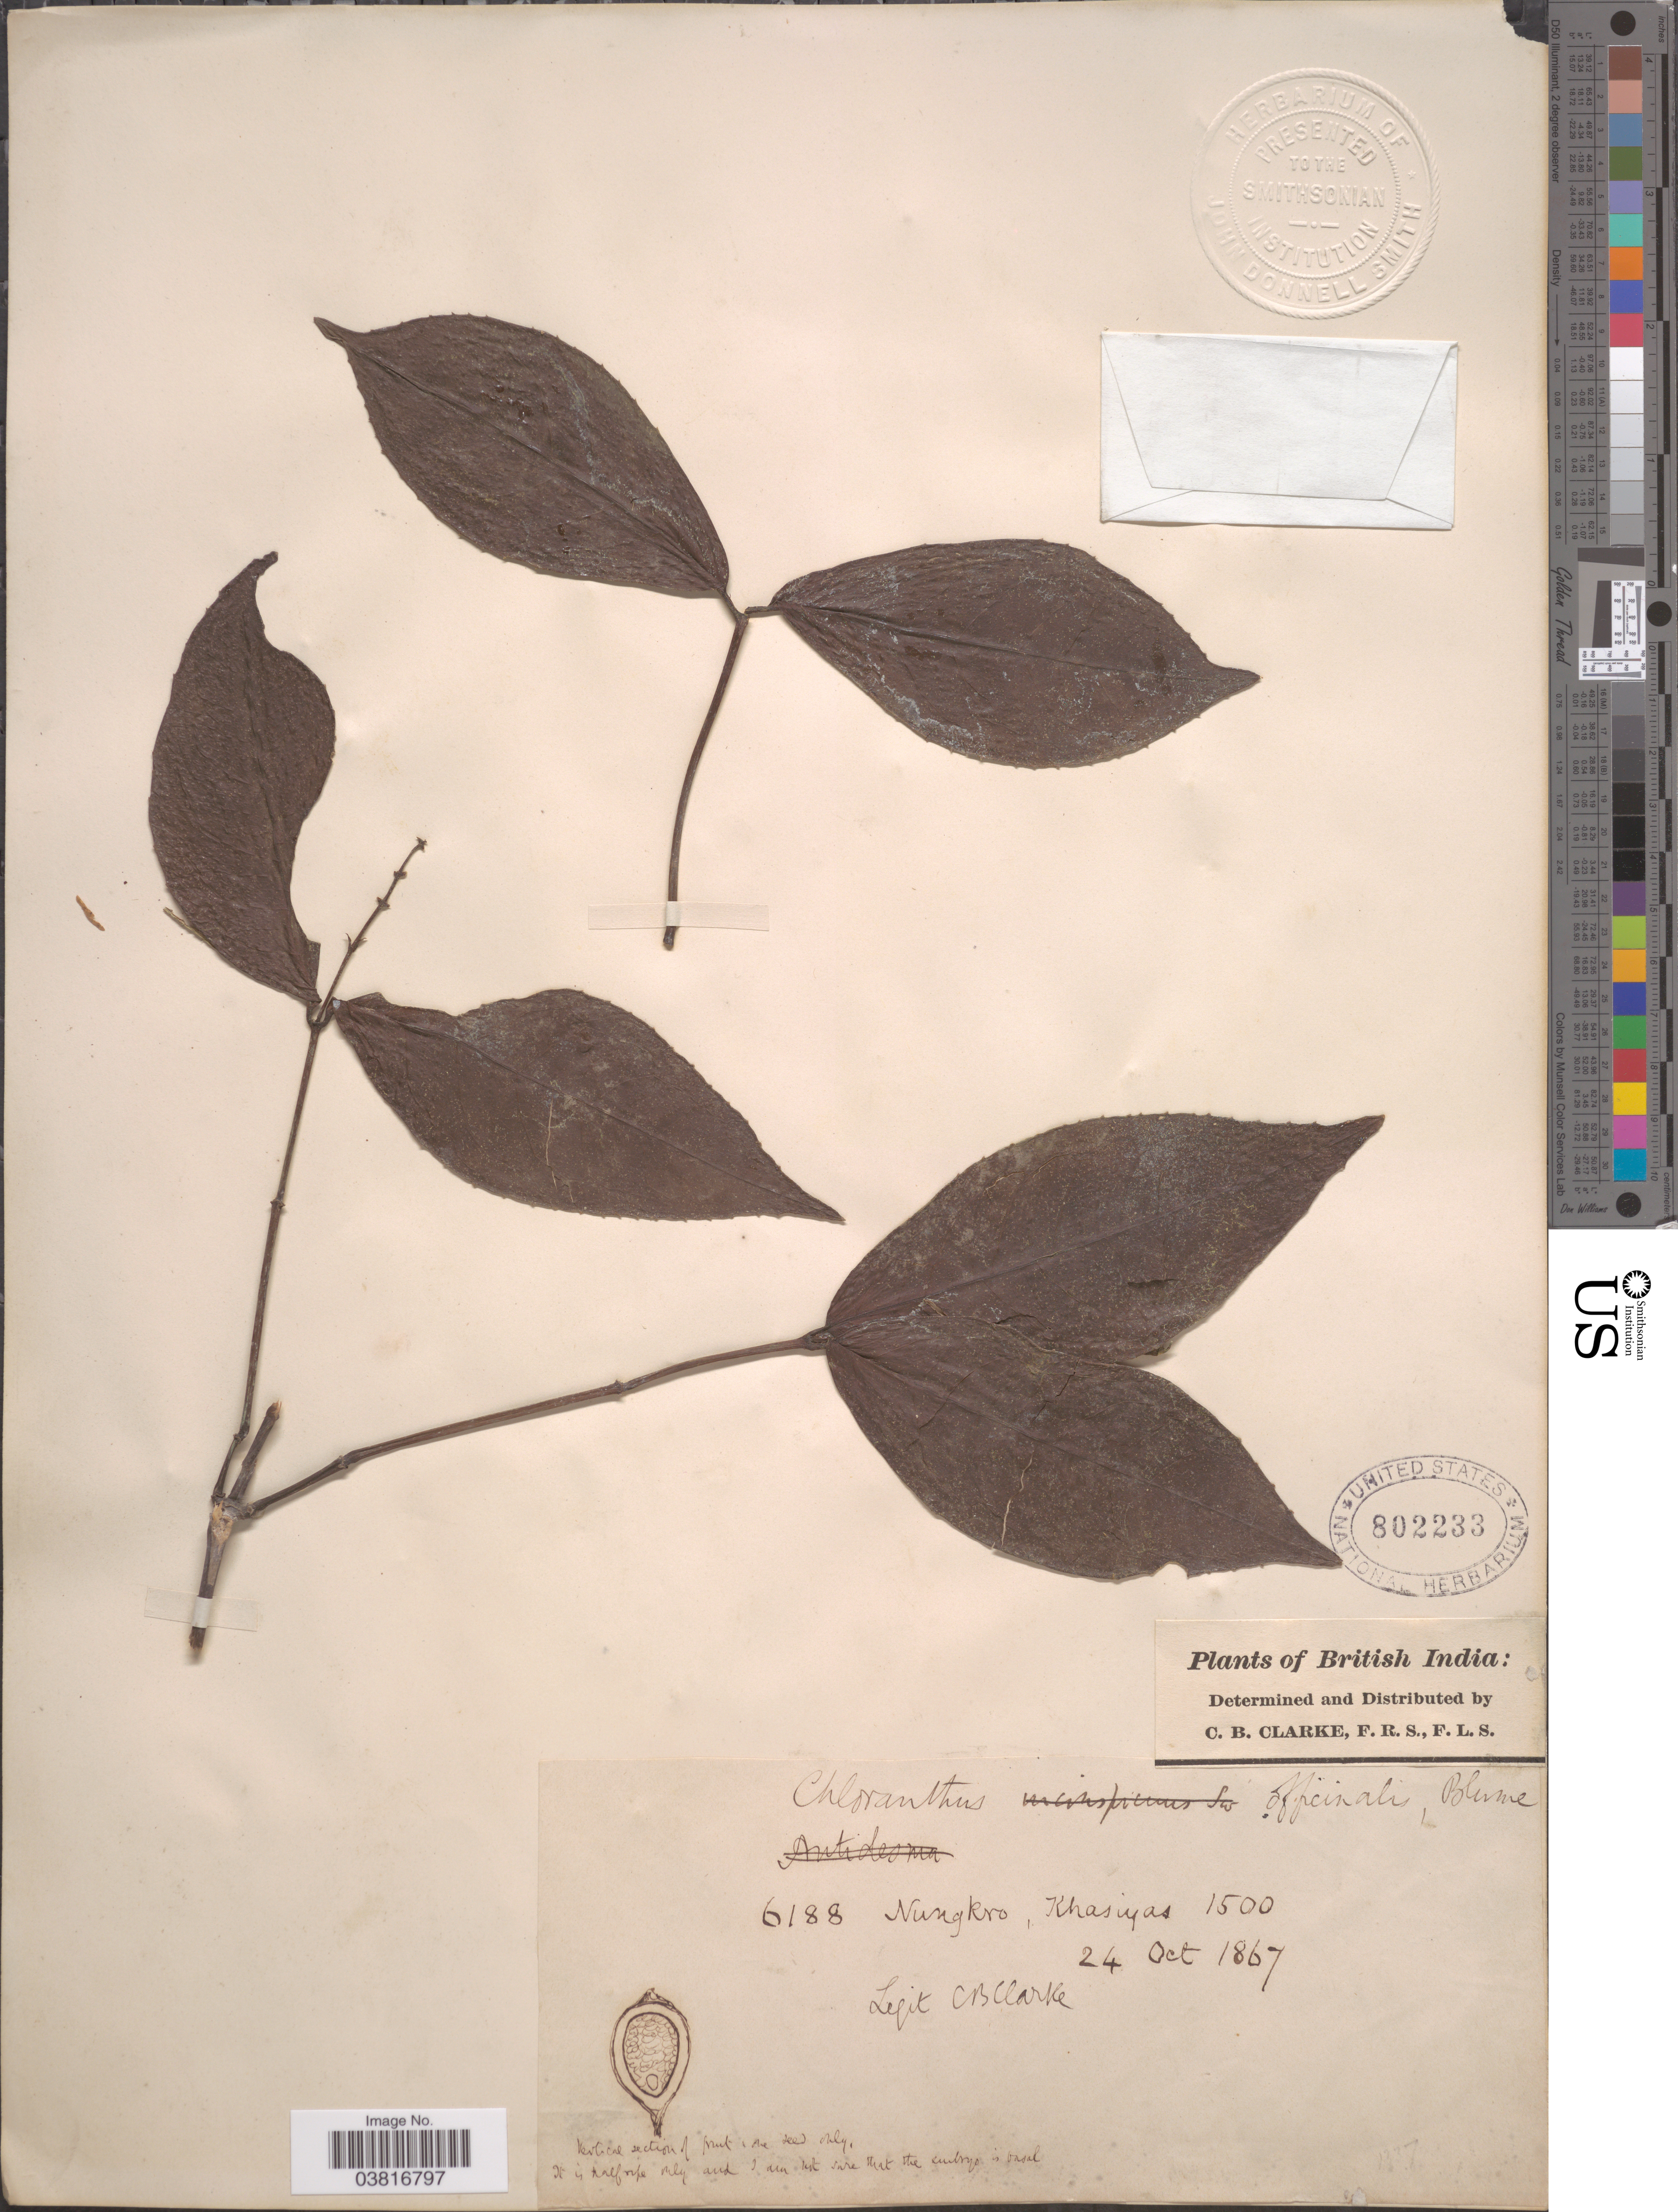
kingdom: Plantae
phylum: Tracheophyta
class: Magnoliopsida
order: Chloranthales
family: Chloranthaceae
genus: Chloranthus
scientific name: Chloranthus officinalis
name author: Blume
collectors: C. B. Clarke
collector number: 6188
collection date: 1867-10-24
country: India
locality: British India. Nungkoo [interpreted], Khasiyas.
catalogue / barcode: US 802233